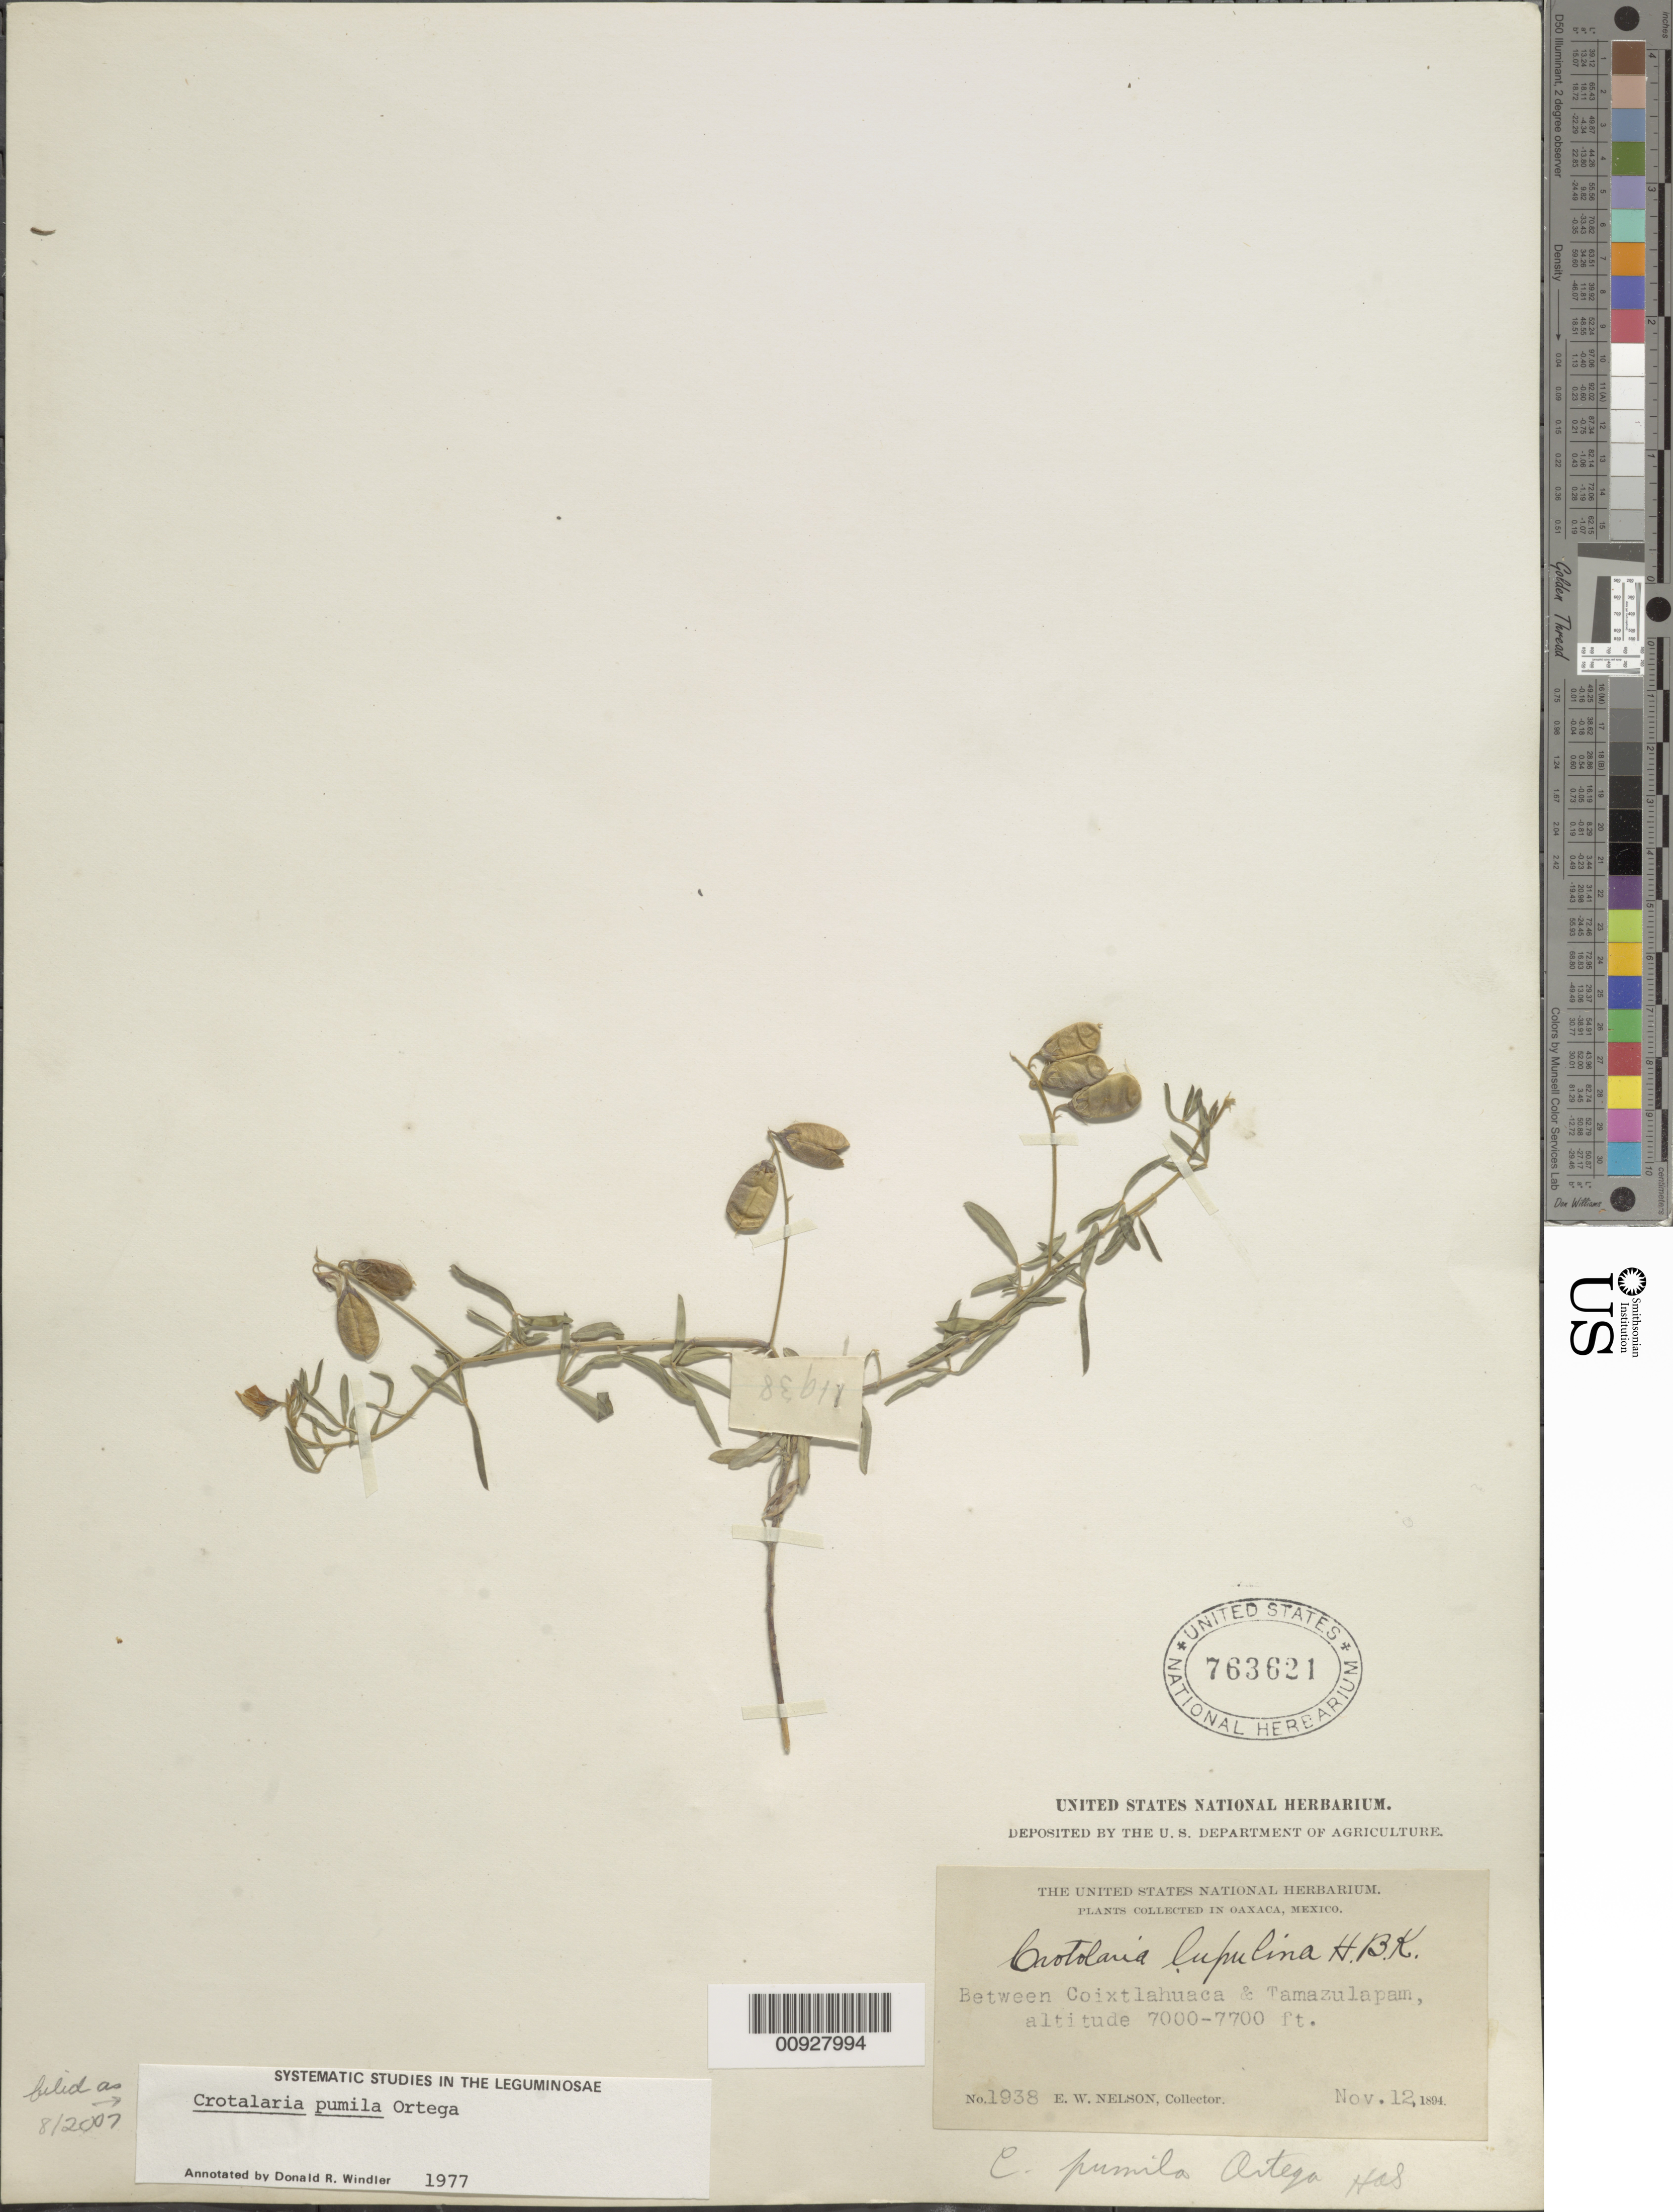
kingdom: Plantae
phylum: Tracheophyta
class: Magnoliopsida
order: Fabales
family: Fabaceae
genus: Crotalaria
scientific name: Crotalaria pumila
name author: Ortega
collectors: E. W. Nelson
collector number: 1938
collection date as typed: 12 Nov 1894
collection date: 1894-11-12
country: Mexico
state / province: Oaxaca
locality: Between Coixtlahuaca & Tamazulapam.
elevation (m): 2134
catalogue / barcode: US 763621